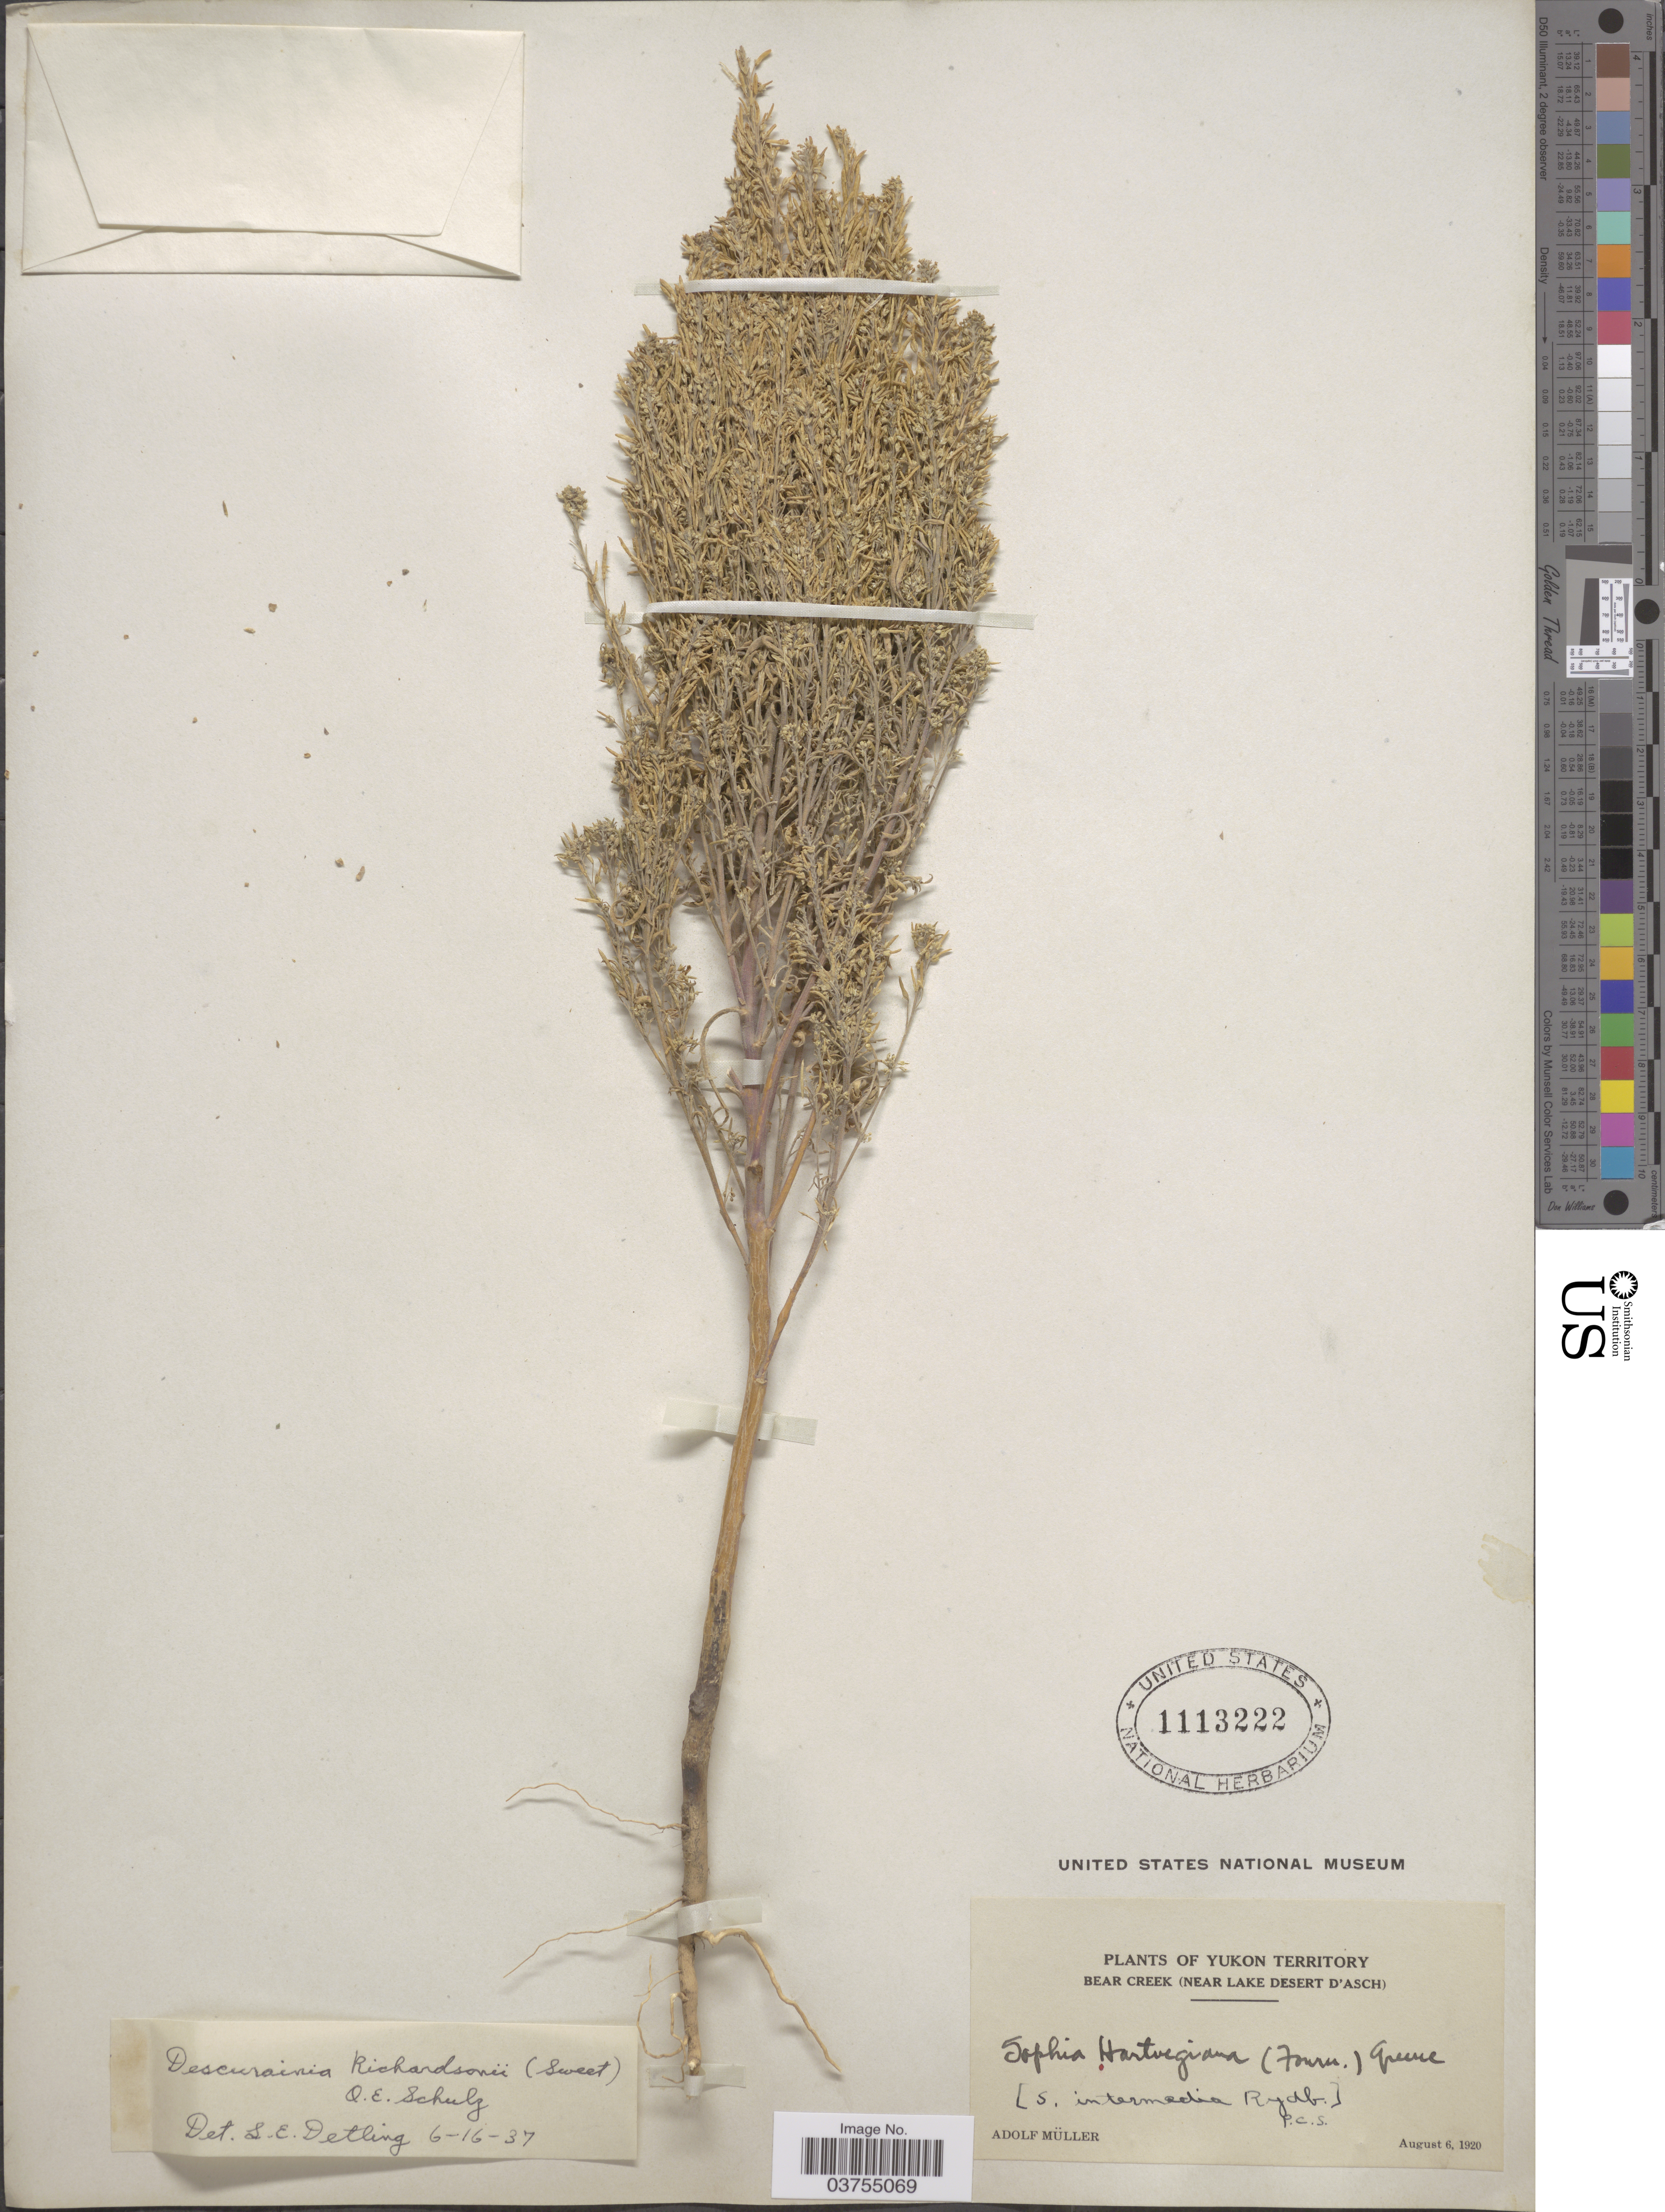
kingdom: Plantae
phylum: Tracheophyta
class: Magnoliopsida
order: Brassicales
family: Brassicaceae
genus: Descurainia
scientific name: Descurainia richardsonii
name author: (C.A. Mey.) O.E. Schulz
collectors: A. Muller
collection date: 1920-08-06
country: Canada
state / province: Yukon Territory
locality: Bear Creek (near Lake Desert D'Asch).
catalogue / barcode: US 1113222